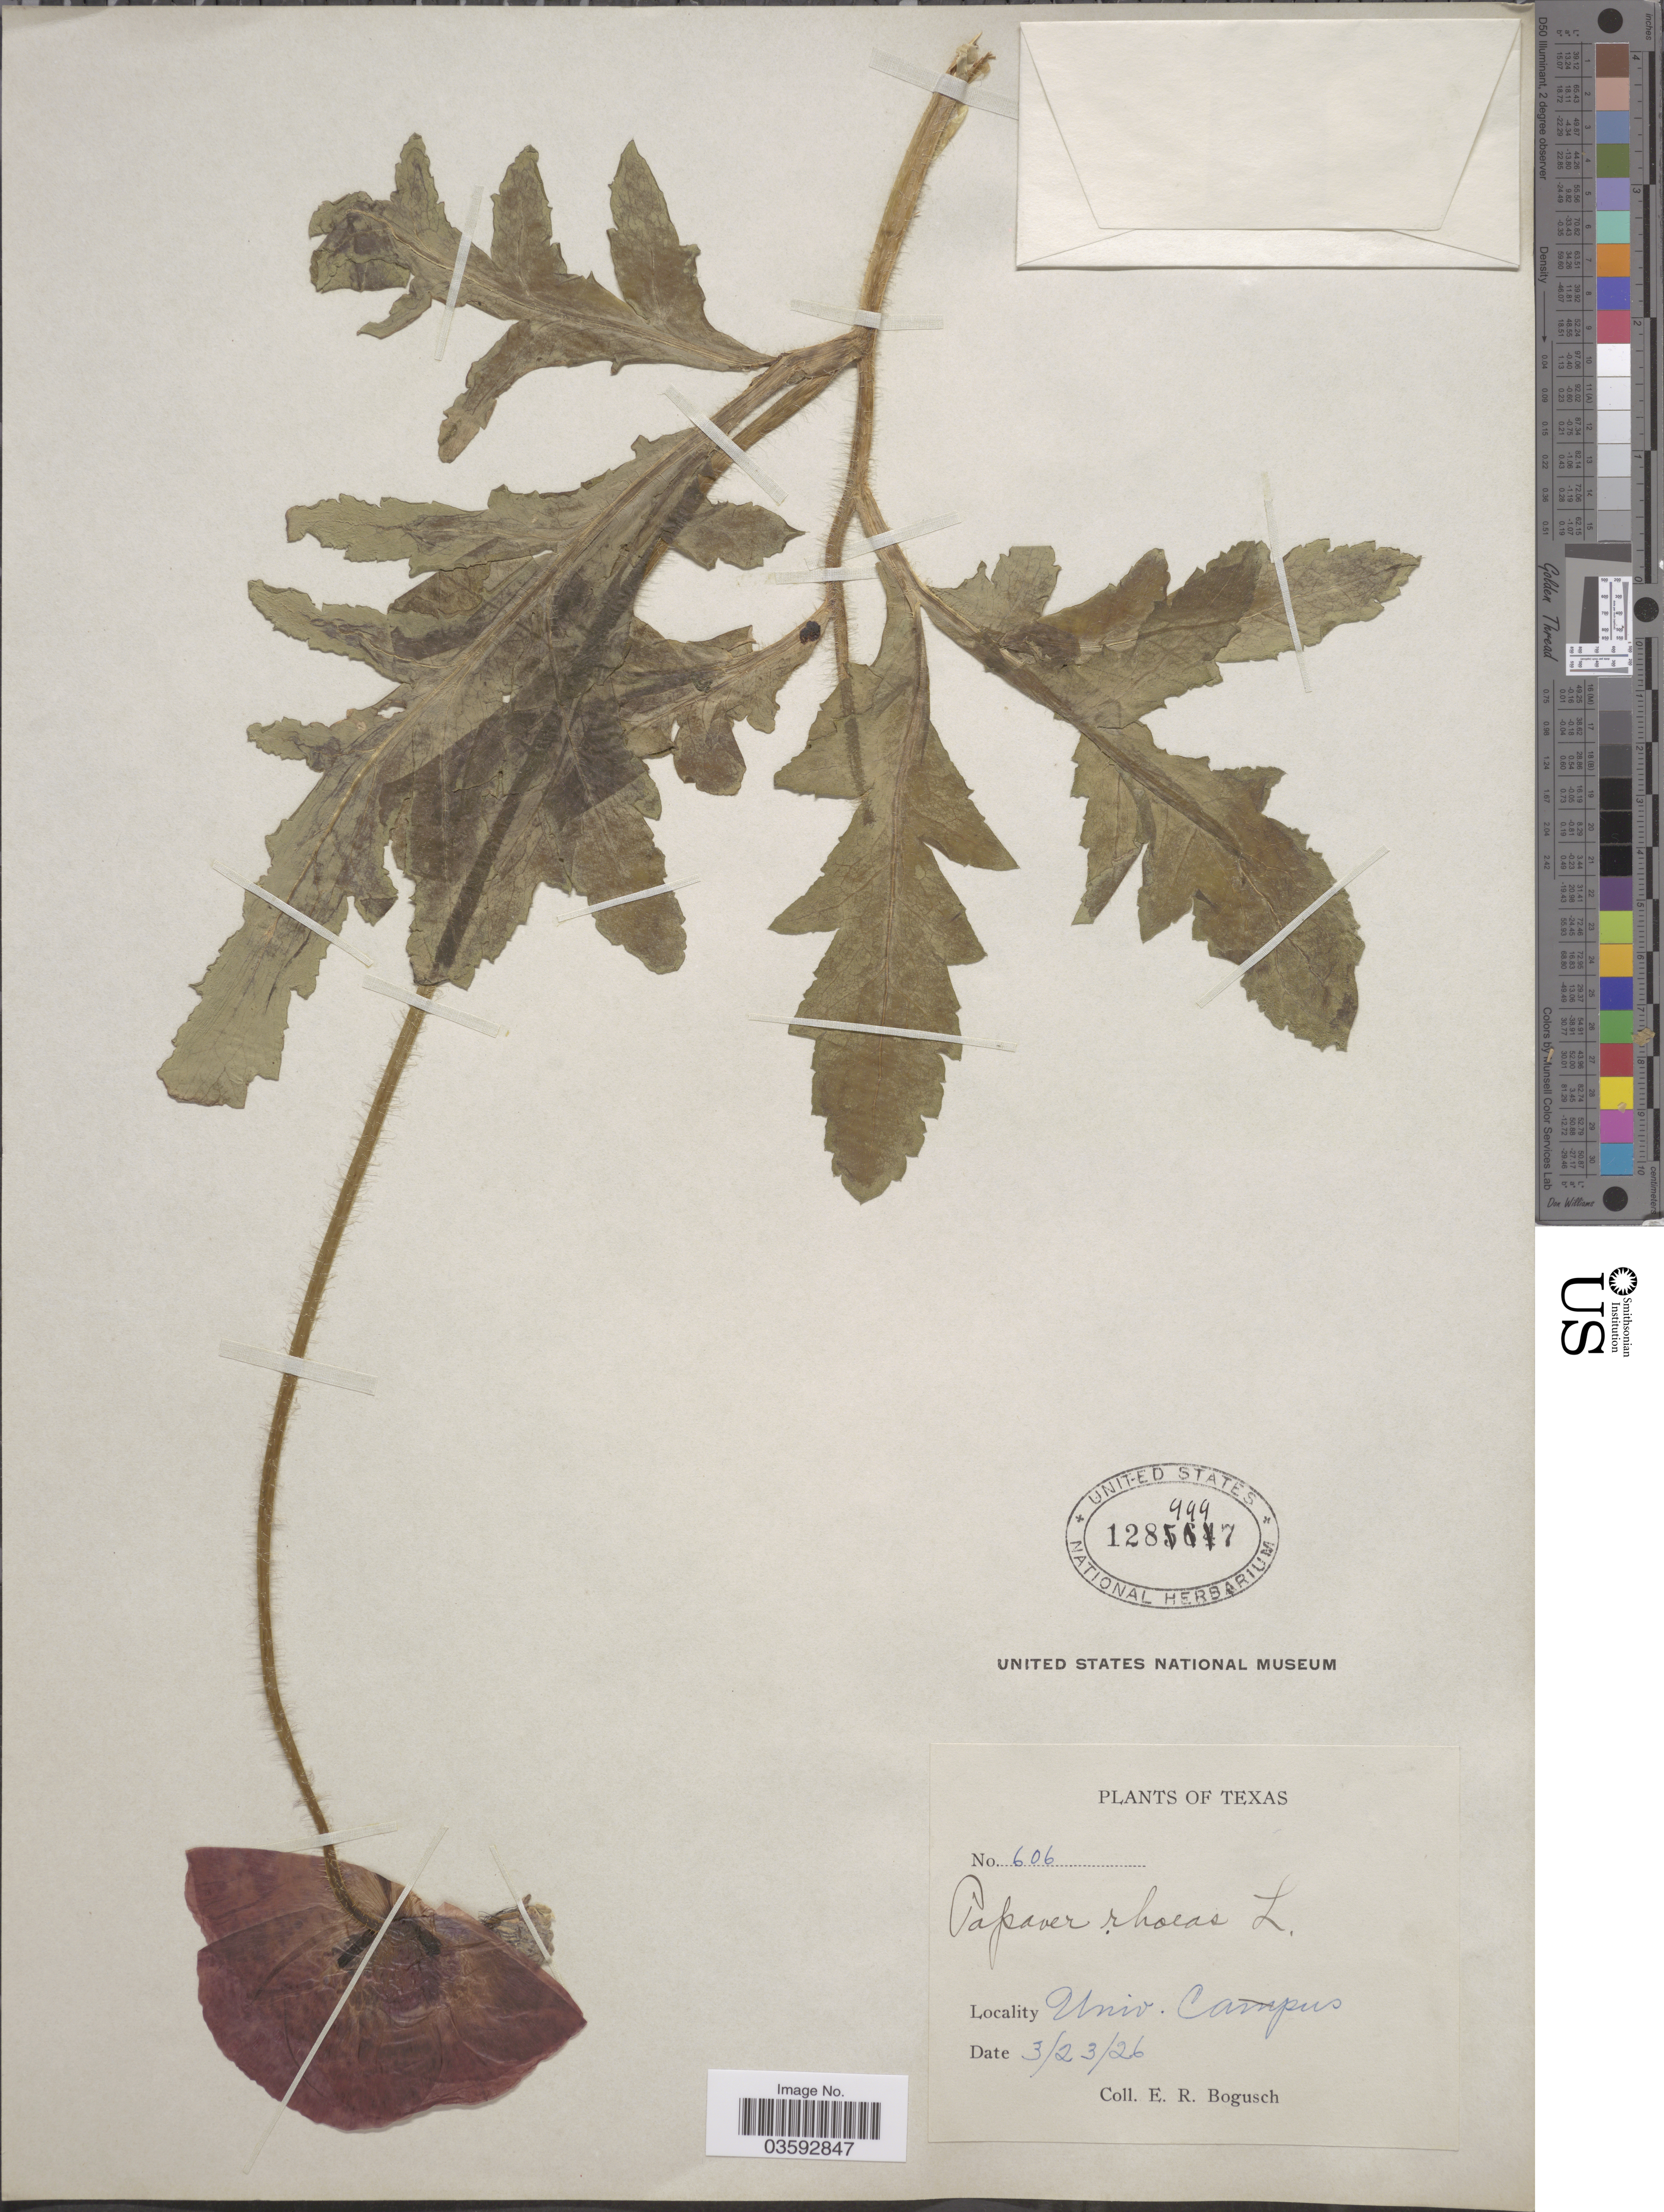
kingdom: Plantae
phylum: Tracheophyta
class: Magnoliopsida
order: Ranunculales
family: Papaveraceae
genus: Papaver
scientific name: Papaver rhoeas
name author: L.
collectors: E. Bogusch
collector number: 606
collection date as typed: Transcribed d/m/y: 23/3/26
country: United States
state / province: Texas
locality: Univ. Campus.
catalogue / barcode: US 1289997